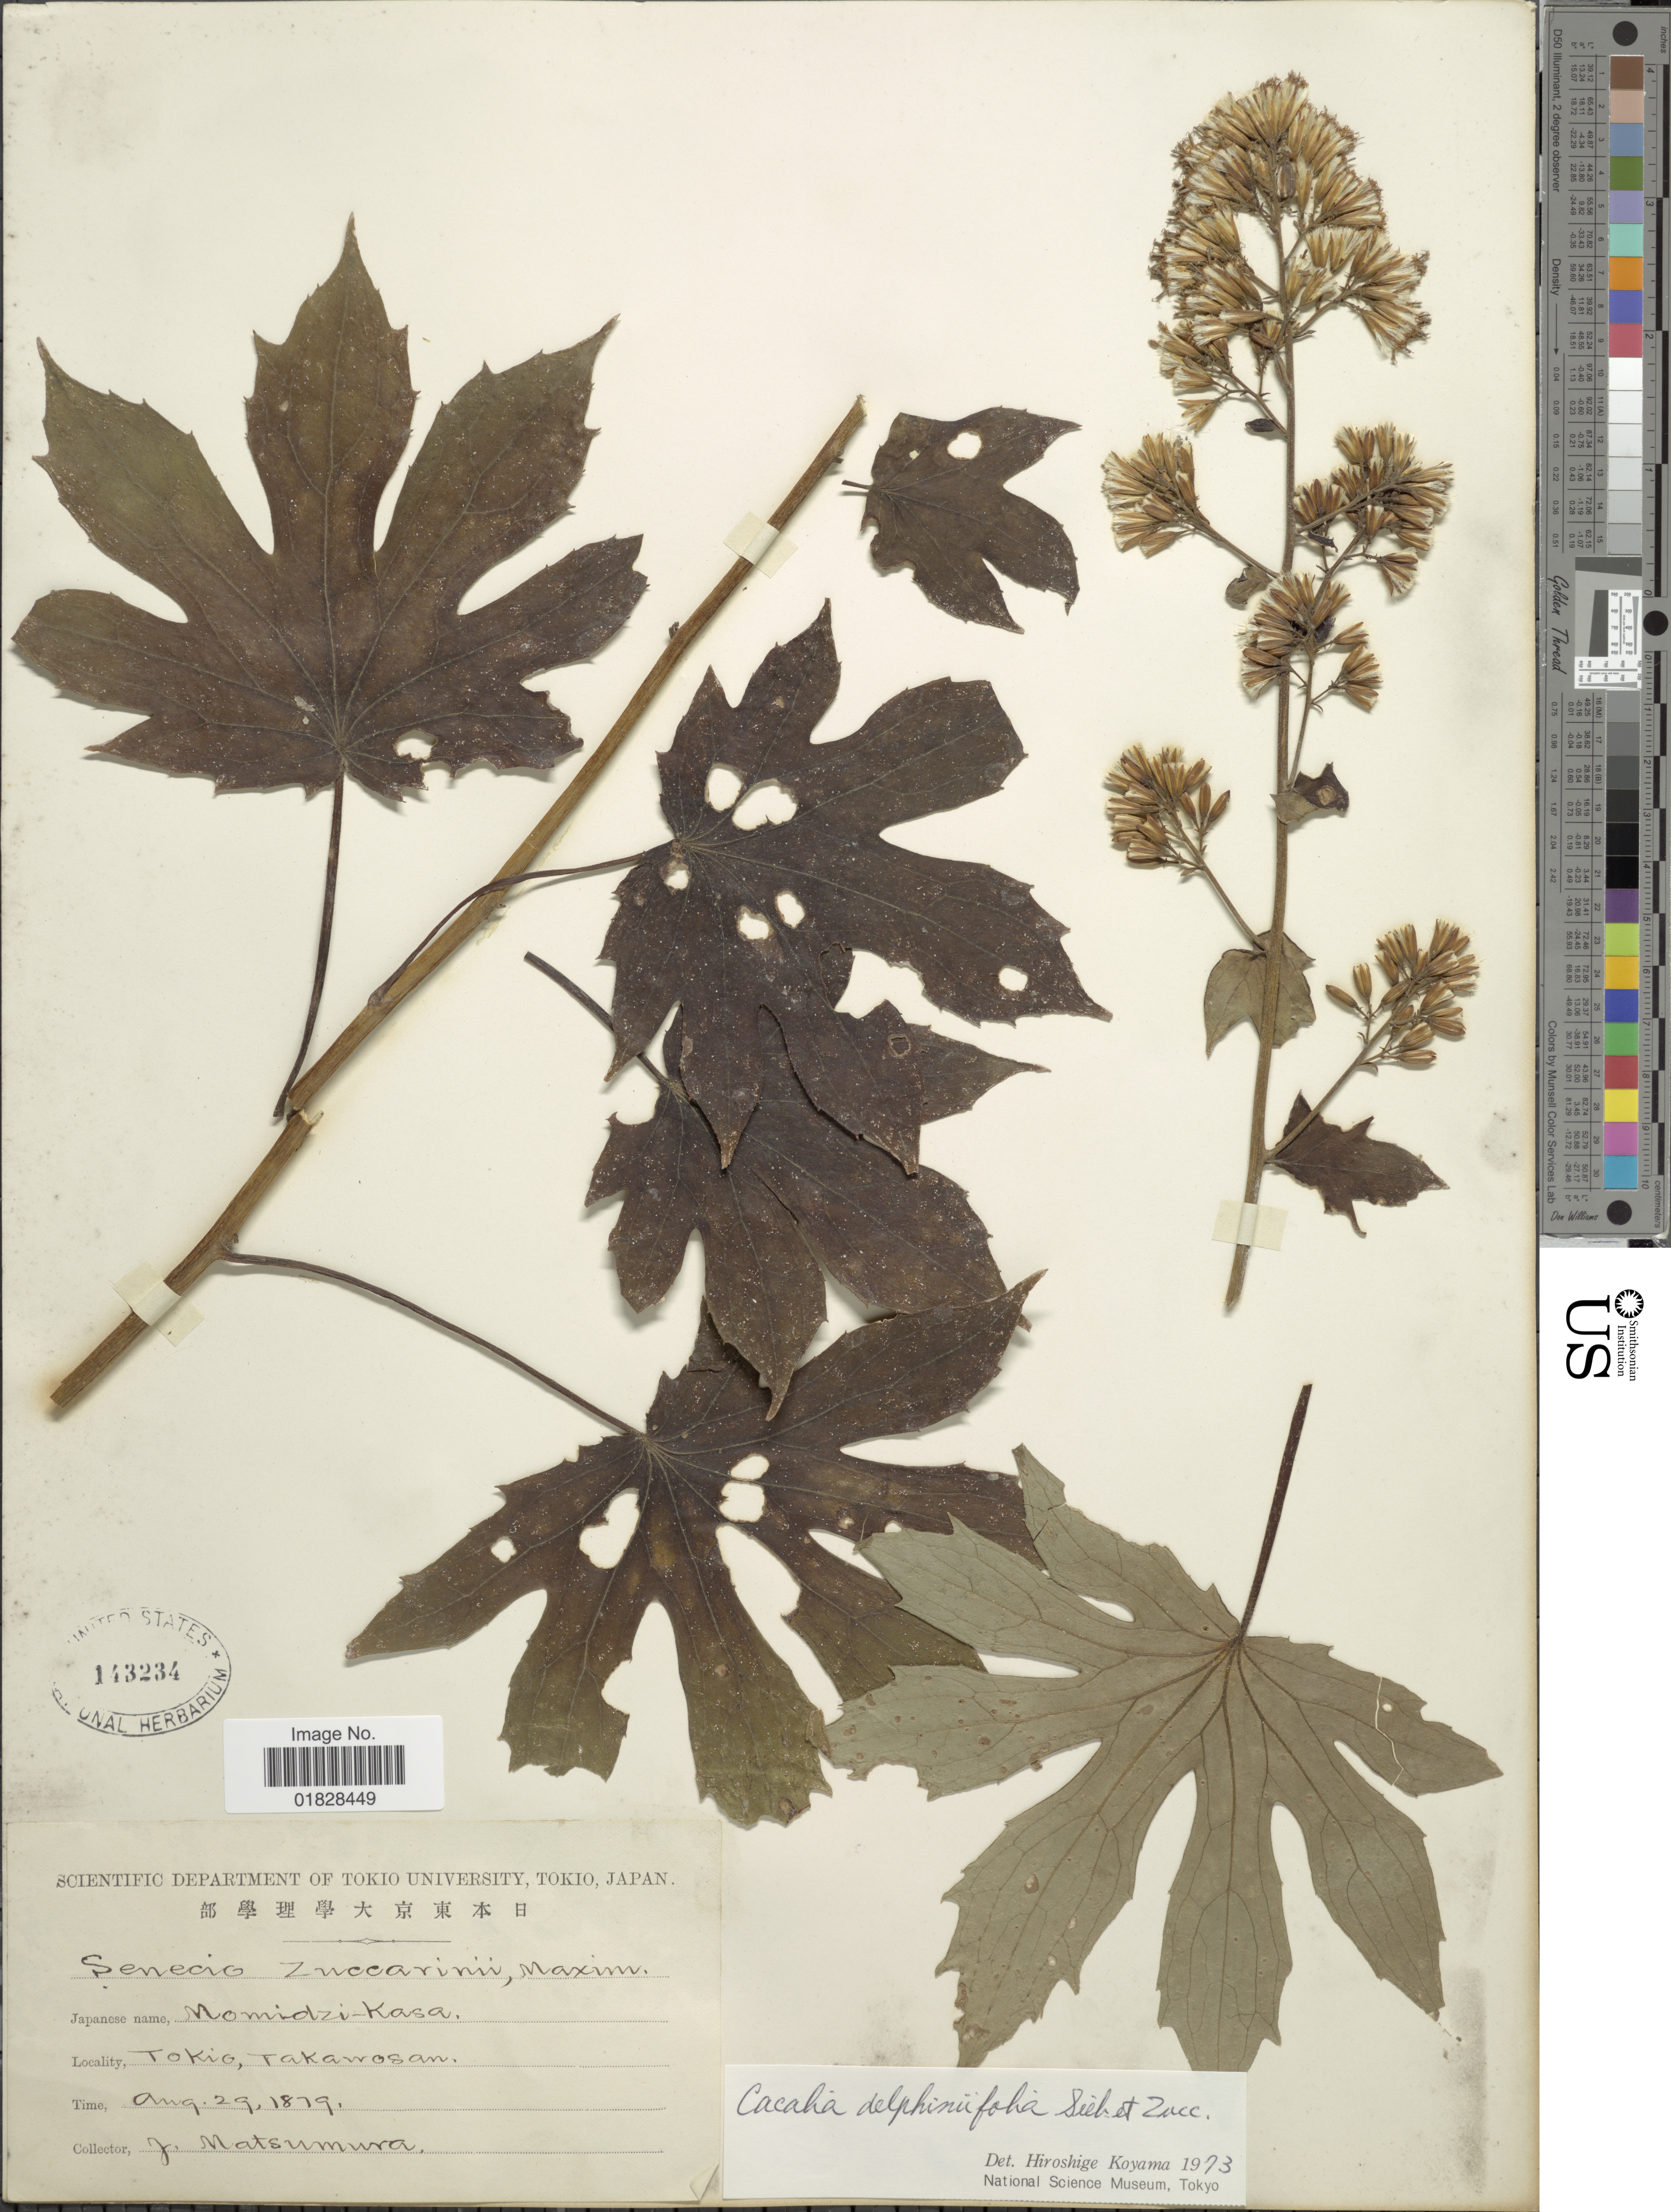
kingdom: Plantae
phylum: Tracheophyta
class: Magnoliopsida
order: Asterales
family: Asteraceae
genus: Parasenecio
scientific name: Parasenecio delphiniifolia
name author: H. Koyama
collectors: J. Matsumura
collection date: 1879-08-29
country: Japan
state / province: Tokyo, Federal City of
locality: Tokio, Takawosan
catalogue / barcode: US 143234